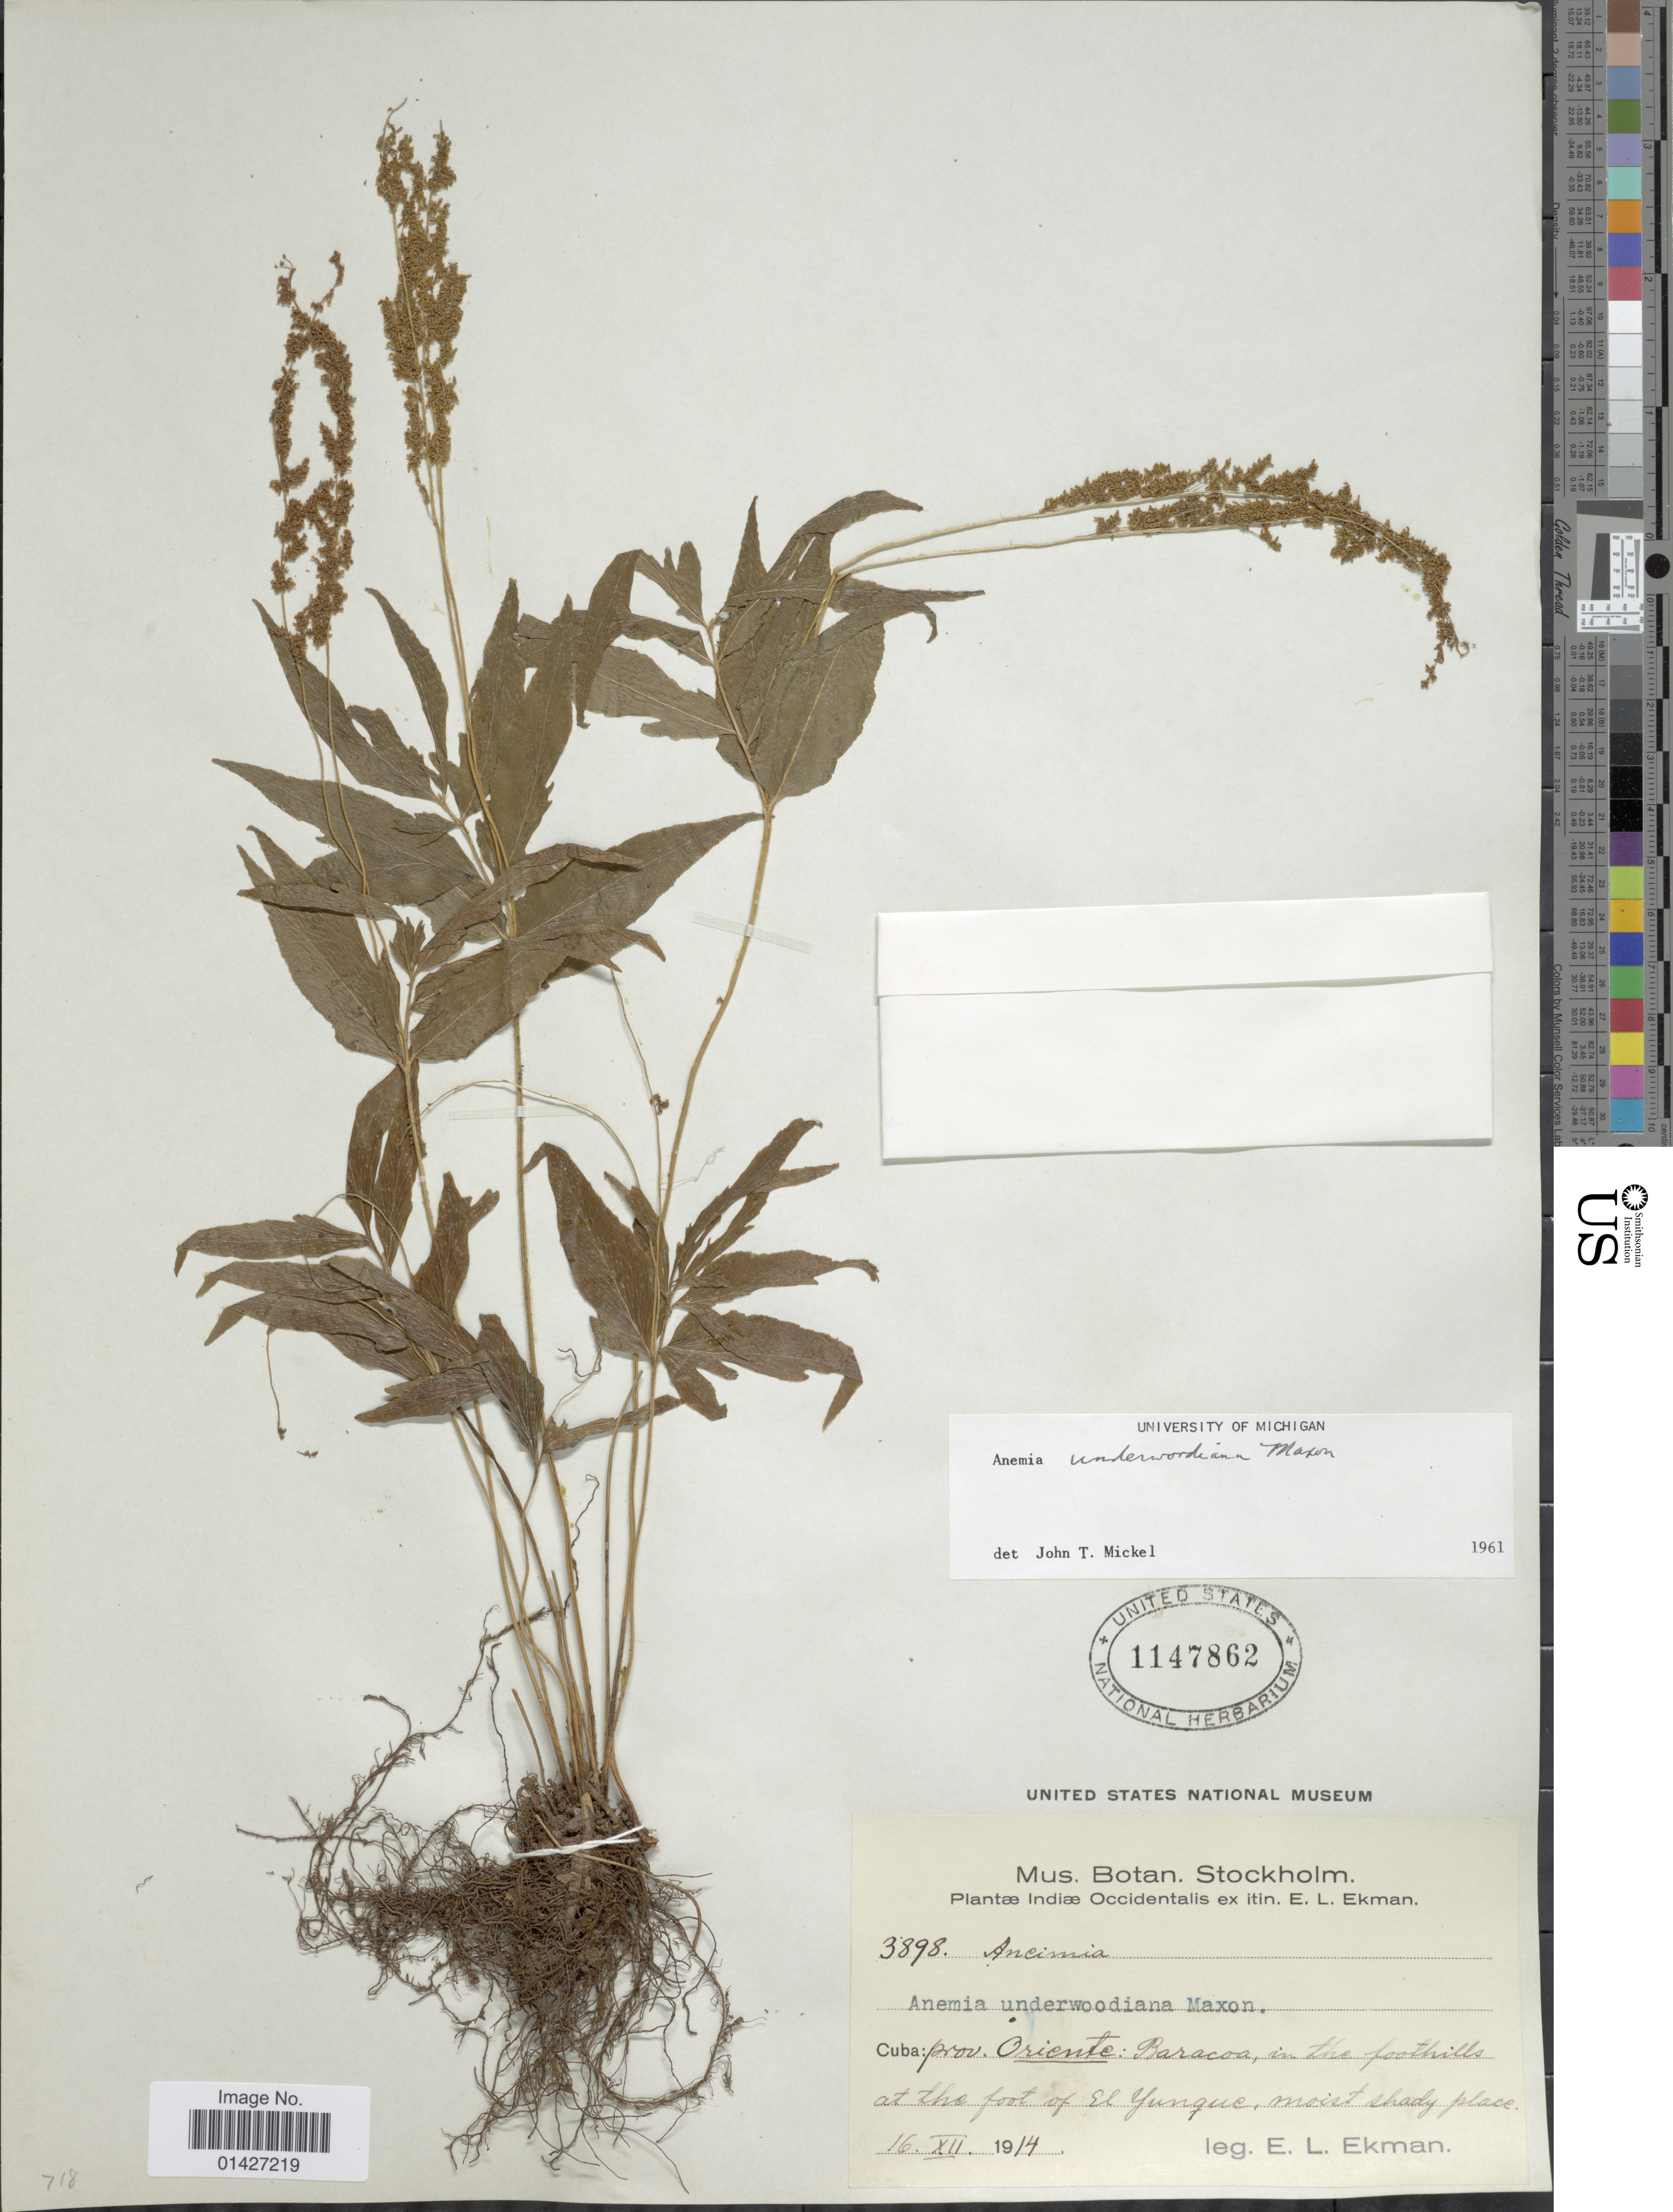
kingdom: Plantae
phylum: Tracheophyta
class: Polypodiopsida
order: Schizaeales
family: Anemiaceae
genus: Anemia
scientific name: Anemia underwoodiana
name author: Maxon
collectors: E. L. Ekman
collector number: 3898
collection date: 1914-12-16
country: Cuba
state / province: Oriente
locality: Baracao, in the foothills at the foot of El Yungue, moist shady place.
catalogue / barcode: US 1147862